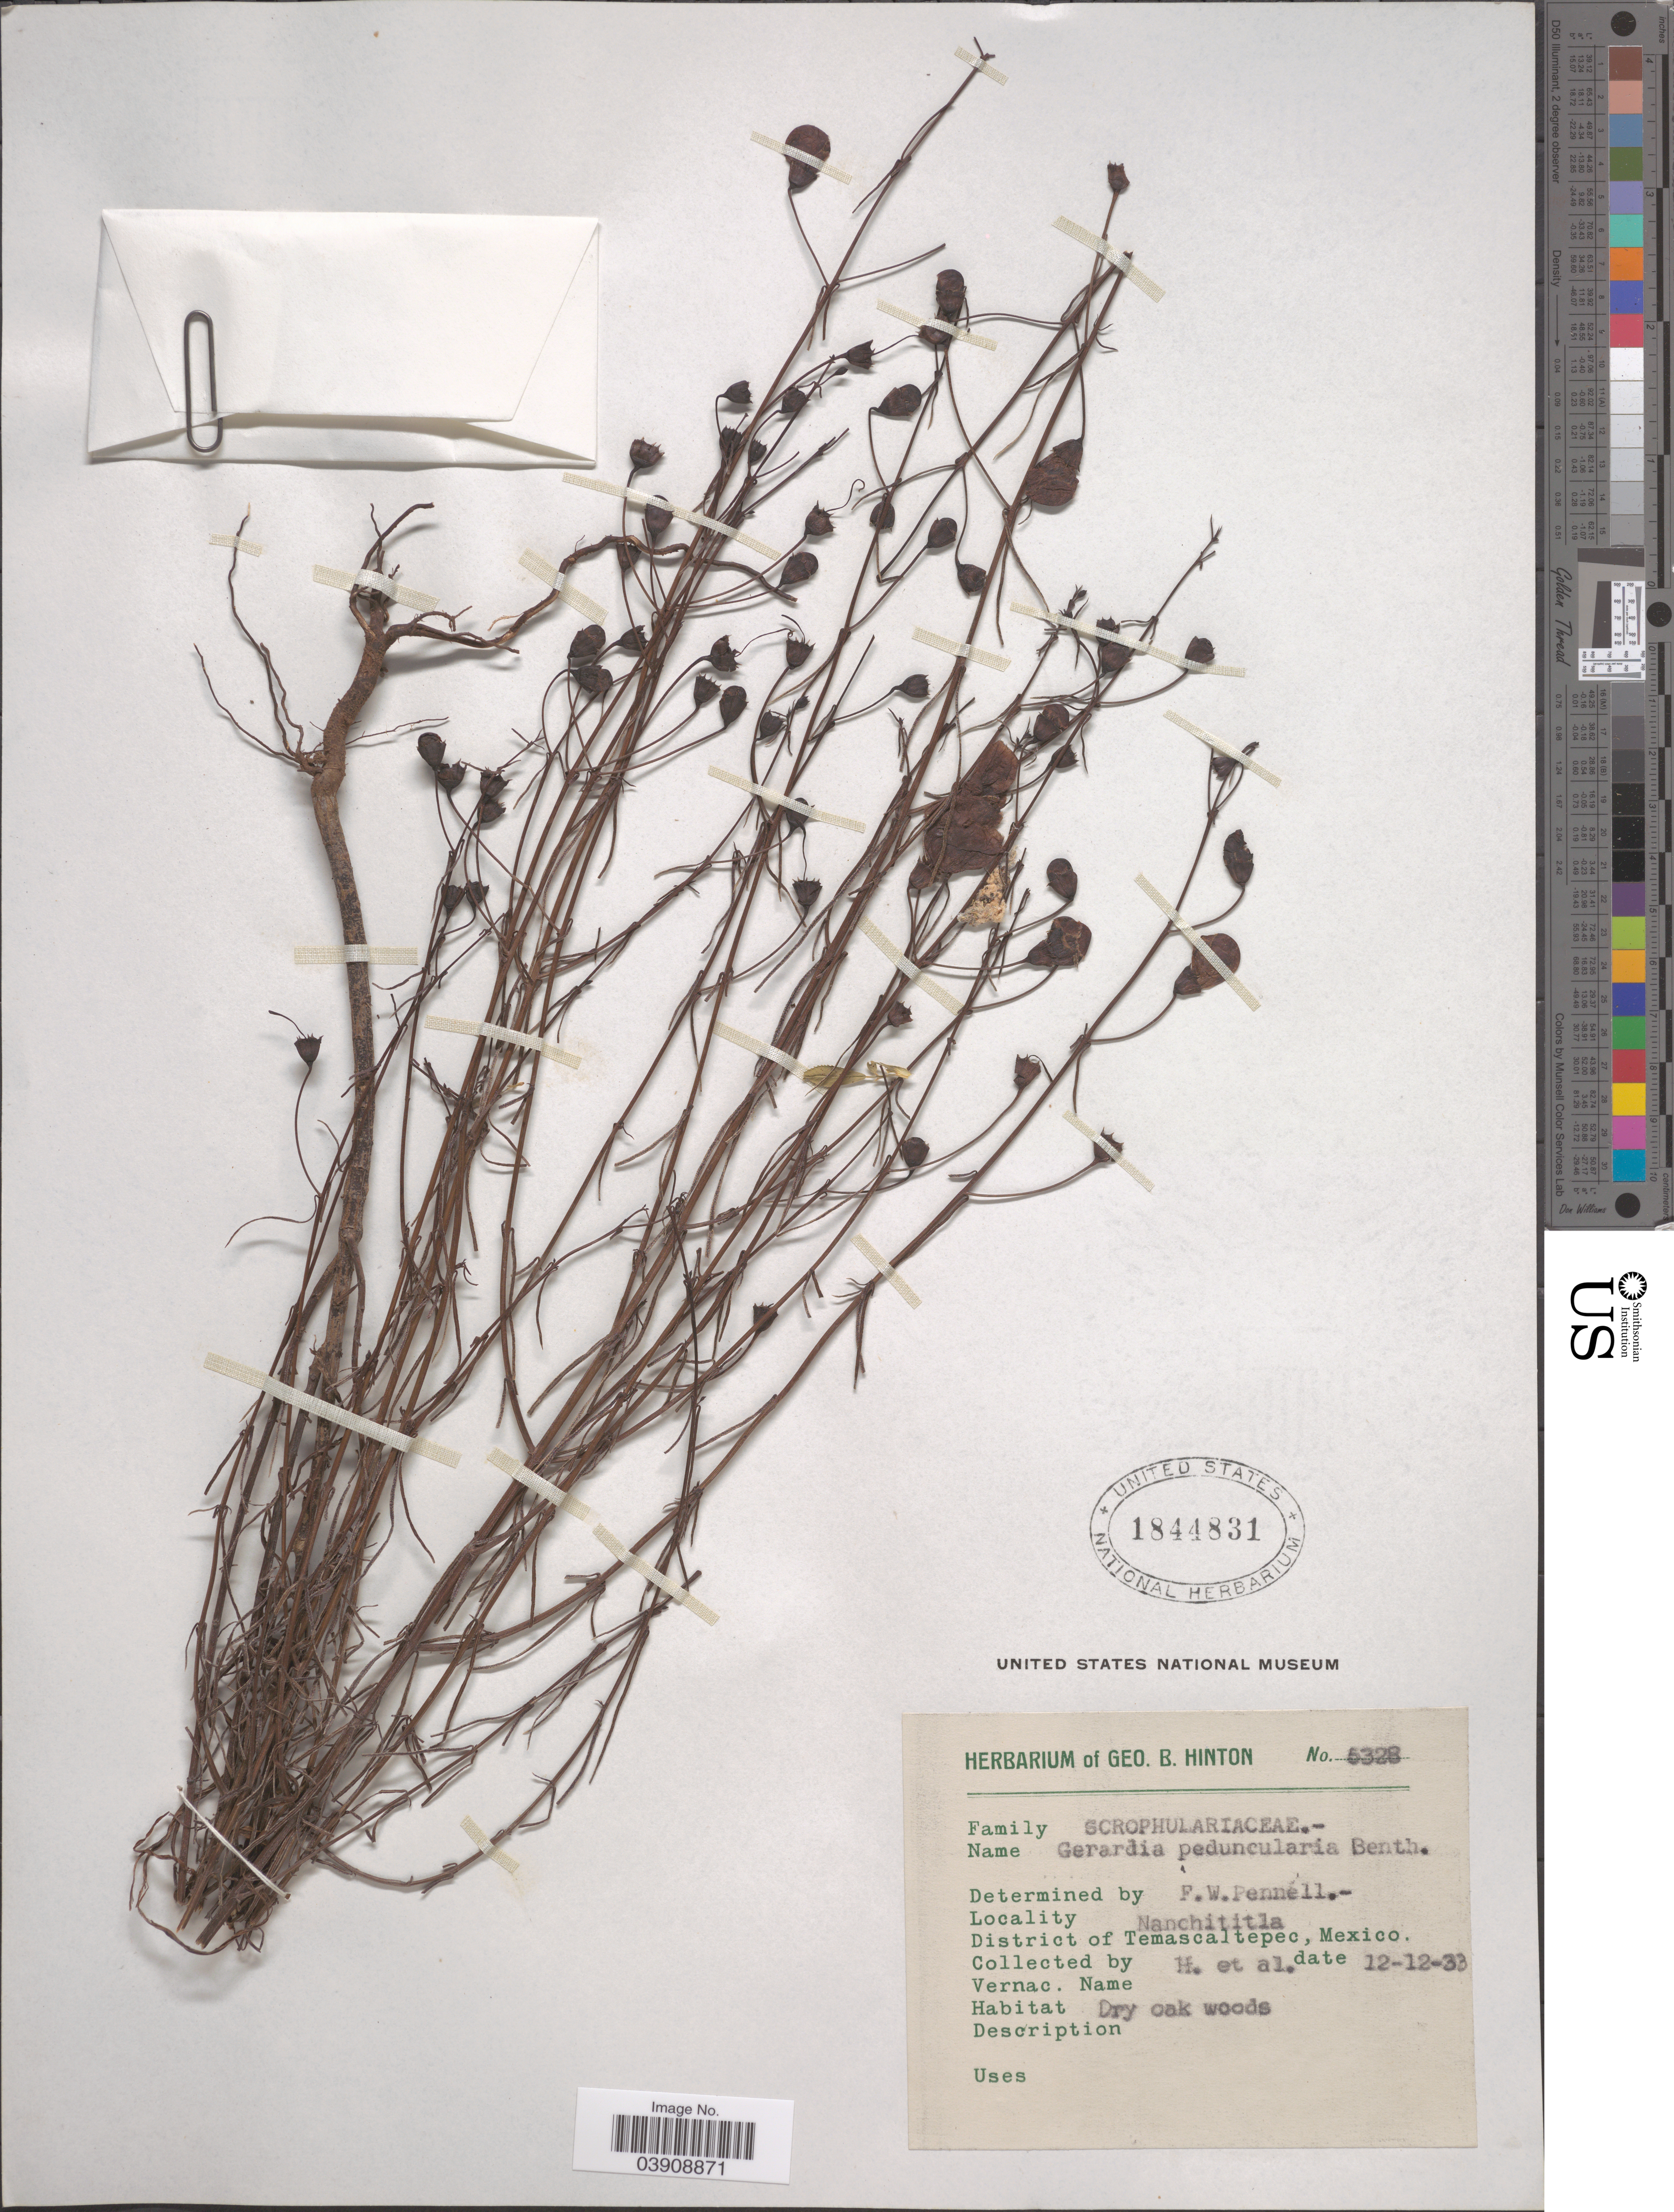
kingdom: Plantae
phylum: Tracheophyta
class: Magnoliopsida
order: Lamiales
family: Orobanchaceae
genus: Agalinis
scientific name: Agalinis peduncularis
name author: (Benth.) Pennell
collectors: G. B. Hinton & et al.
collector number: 5328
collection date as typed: Transcribed d/m/y: 12/12/33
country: Mexico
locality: Nanchititla. District of Temascaltepec.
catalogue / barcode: US 1844831